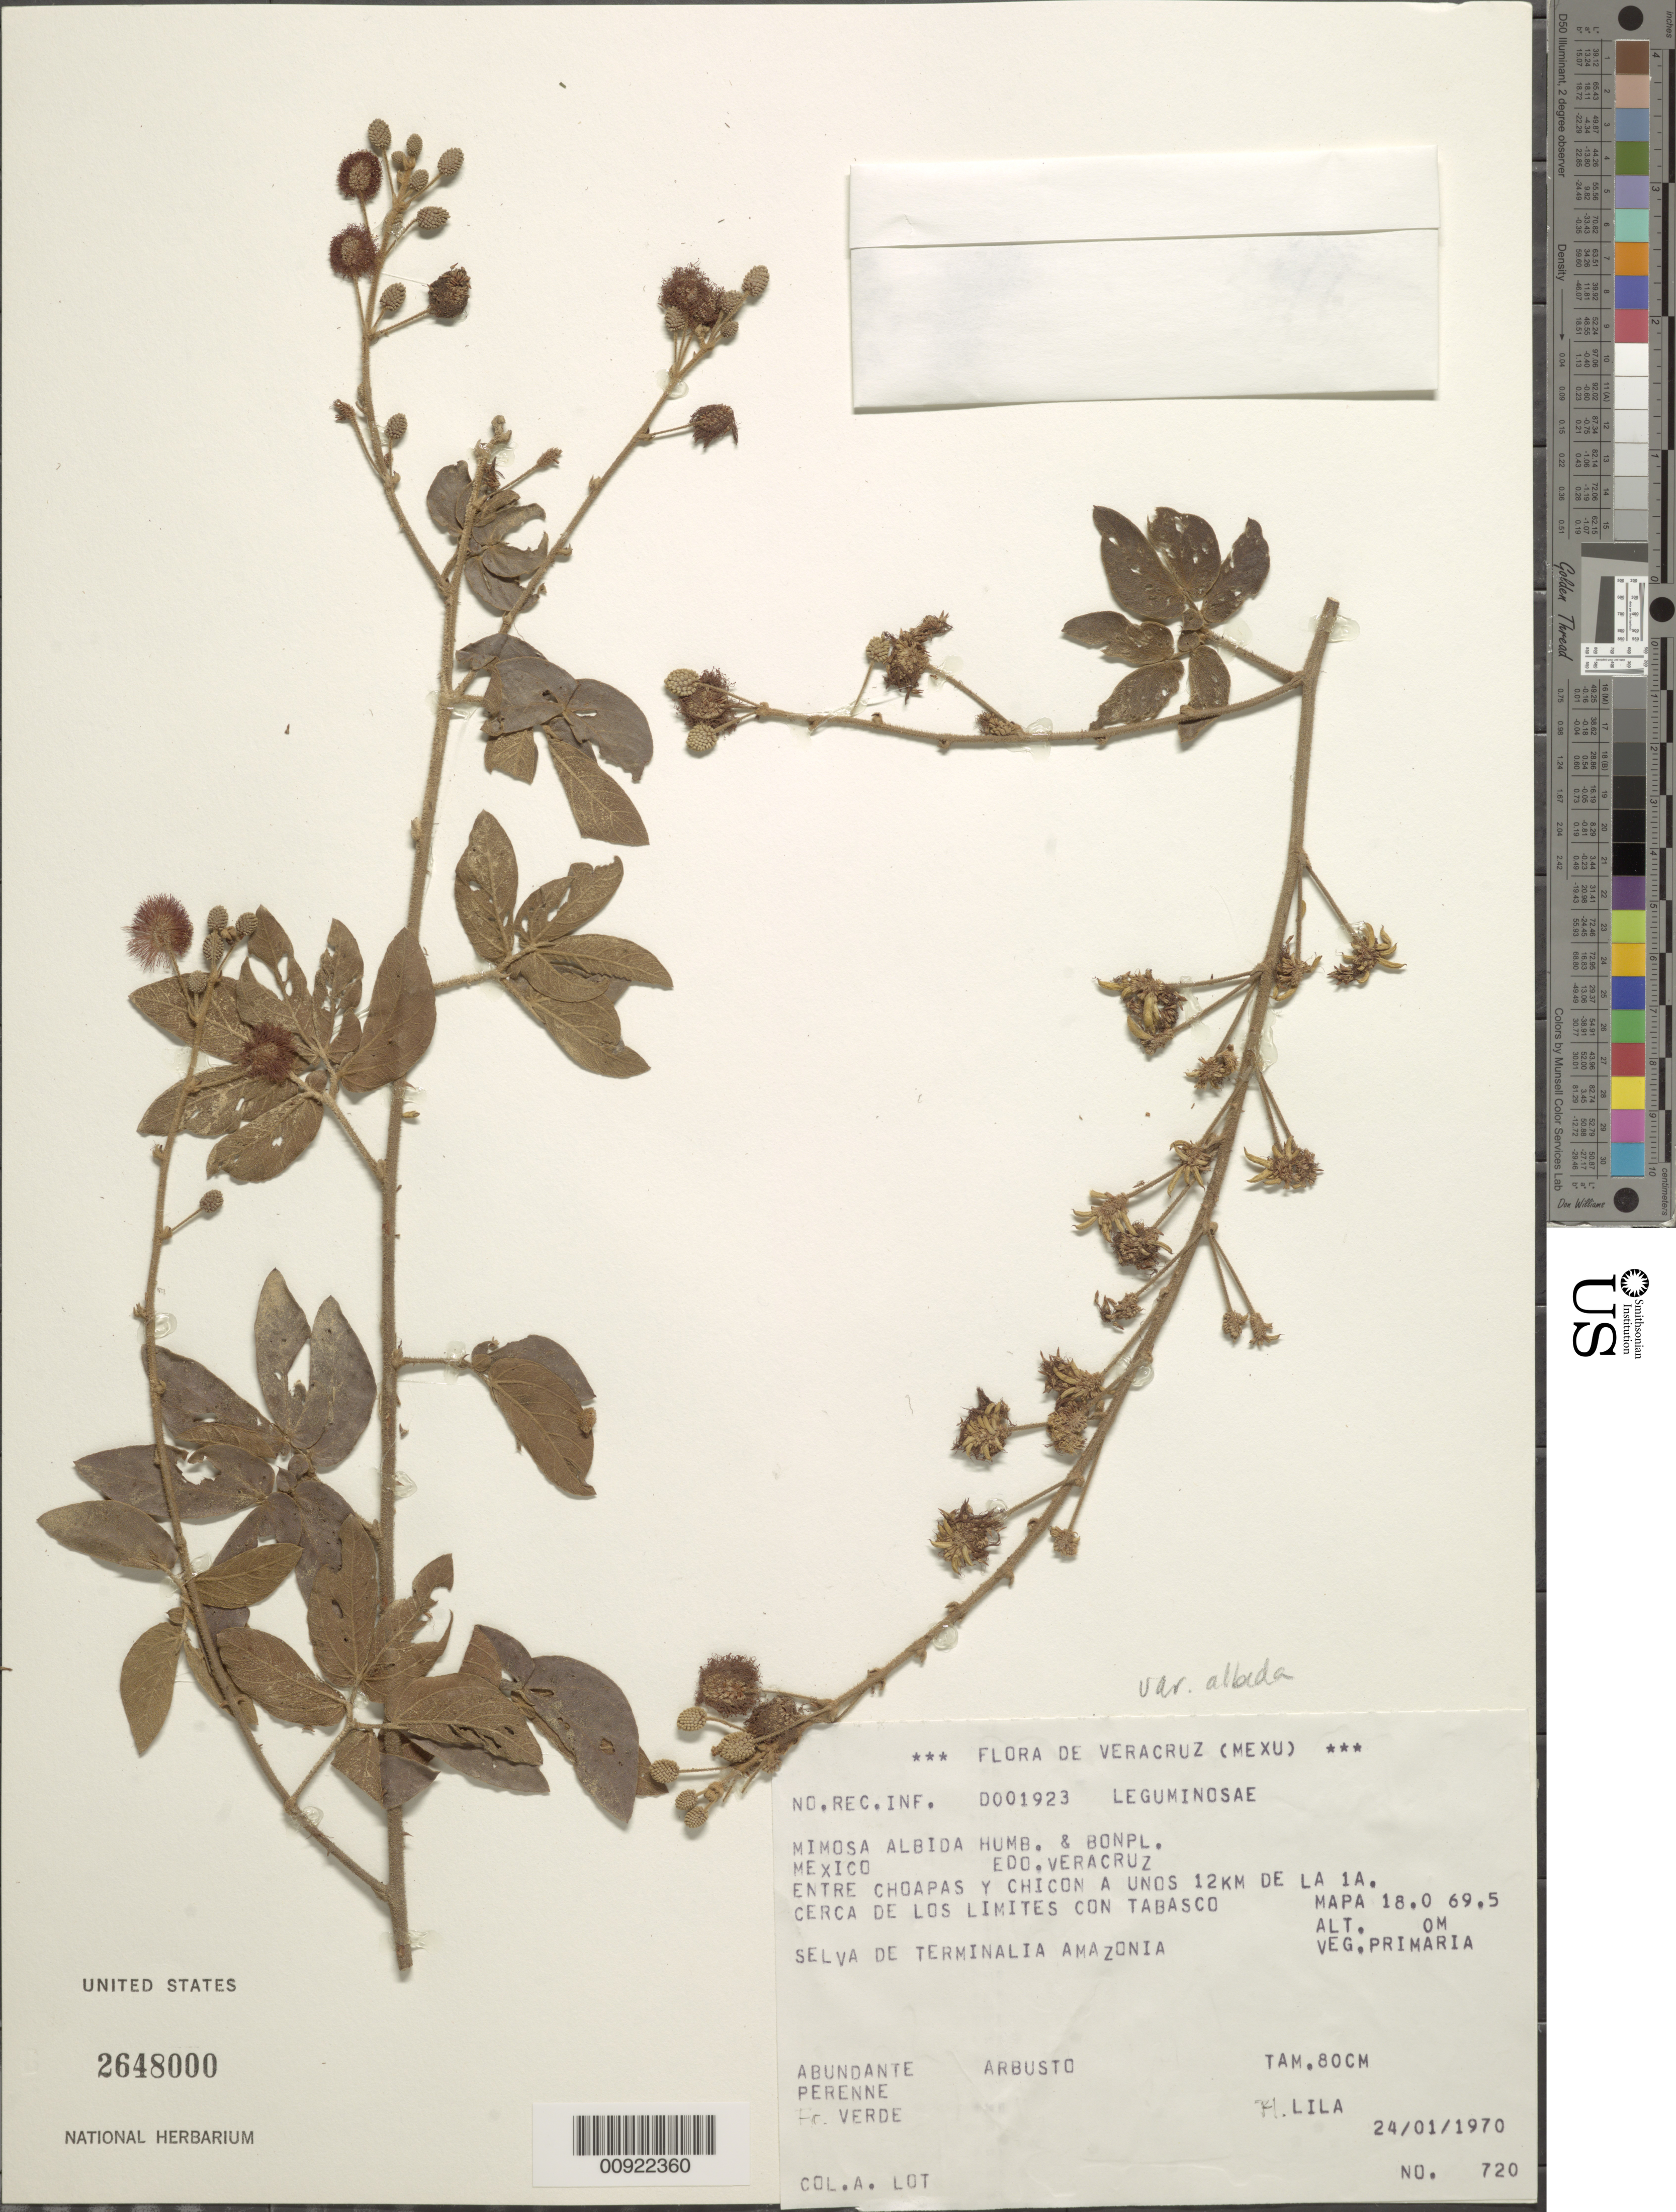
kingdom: Plantae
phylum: Tracheophyta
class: Magnoliopsida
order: Fabales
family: Fabaceae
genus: Mimosa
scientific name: Mimosa albida var. albida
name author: Humb. & Bonpl. ex Willd.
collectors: Lot, A.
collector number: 720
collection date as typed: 24 Jan 1970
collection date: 1970-01-24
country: Mexico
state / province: Veracruz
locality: Edo. Veracruz: Entre Choapas y Chicon a unos 12 km de la 1a. Cerca de los límites con Tabasco. Mapa 18.0/69.5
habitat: Selva de Terminalia amazonia. Veg. primaria.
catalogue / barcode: US 2648000